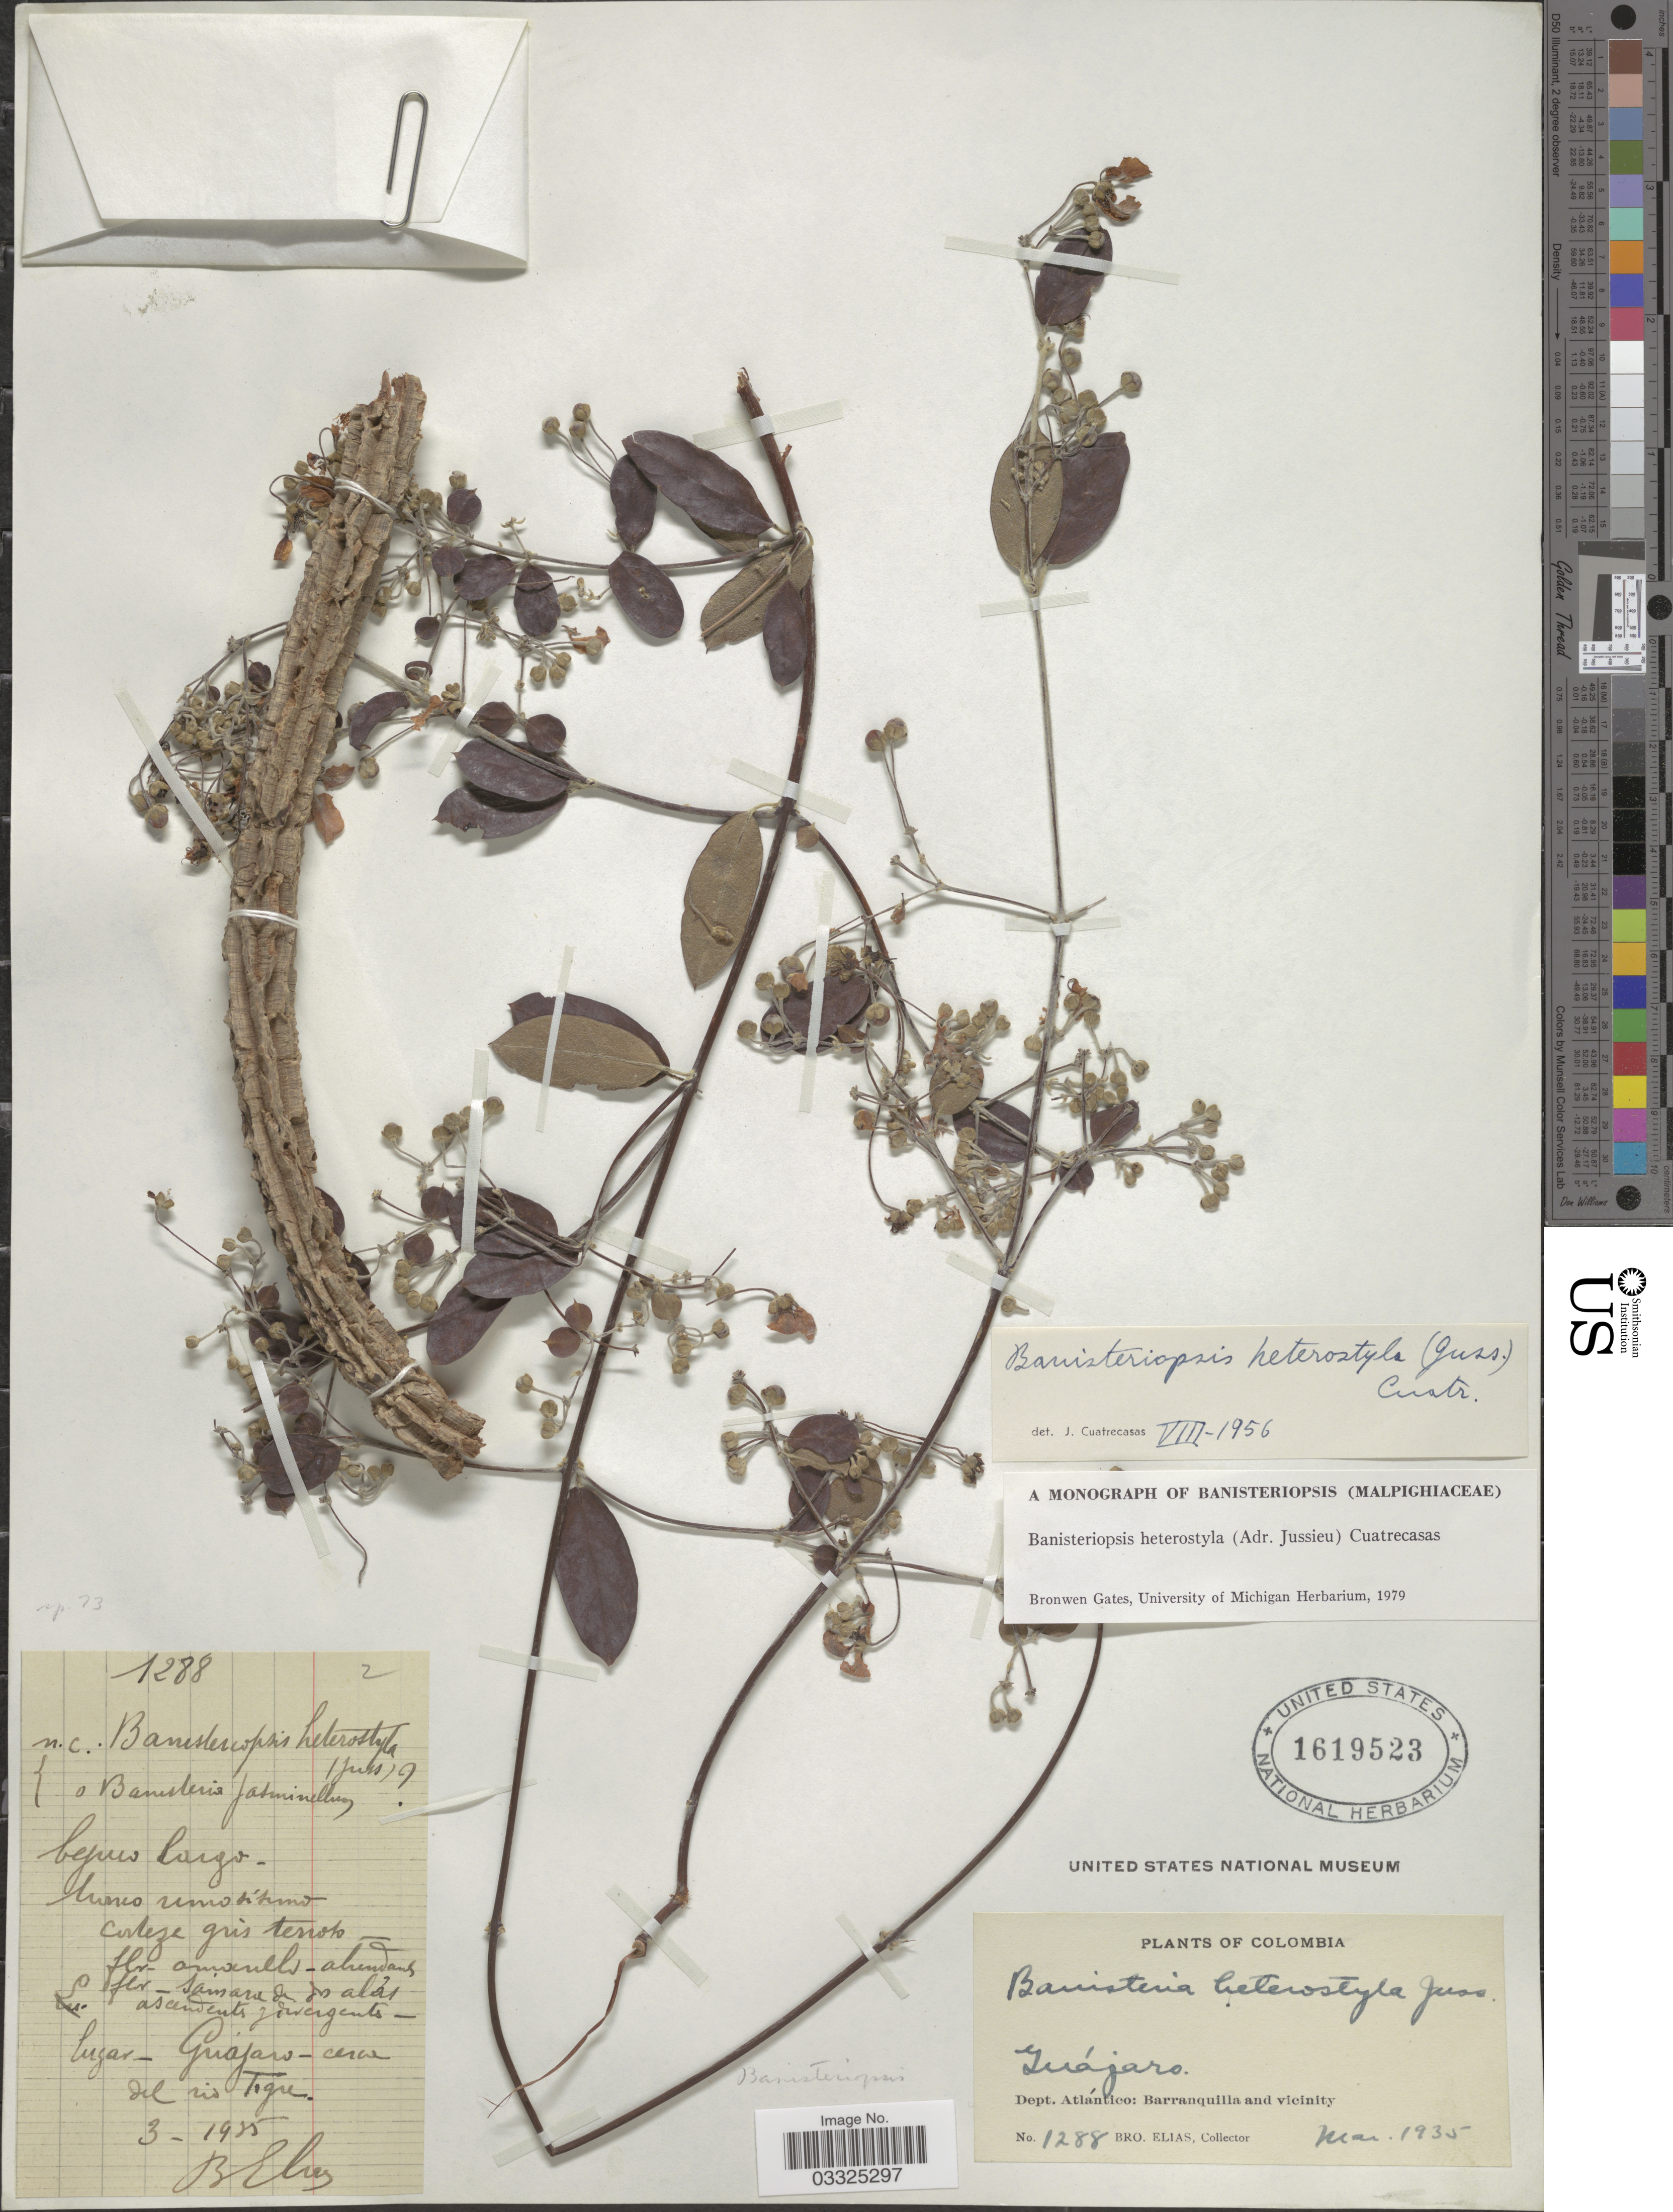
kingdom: Plantae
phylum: Tracheophyta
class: Magnoliopsida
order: Malpighiales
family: Malpighiaceae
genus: Banisteriopsis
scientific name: Banisteriopsis heterostyla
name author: (A. Juss.) Cuatrec.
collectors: Bro. Elias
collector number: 1288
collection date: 1935-03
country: Colombia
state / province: Atlántico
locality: Guájaro. Dept. Atlántico: Barranquilla and vicinity.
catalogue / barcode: US 1619523